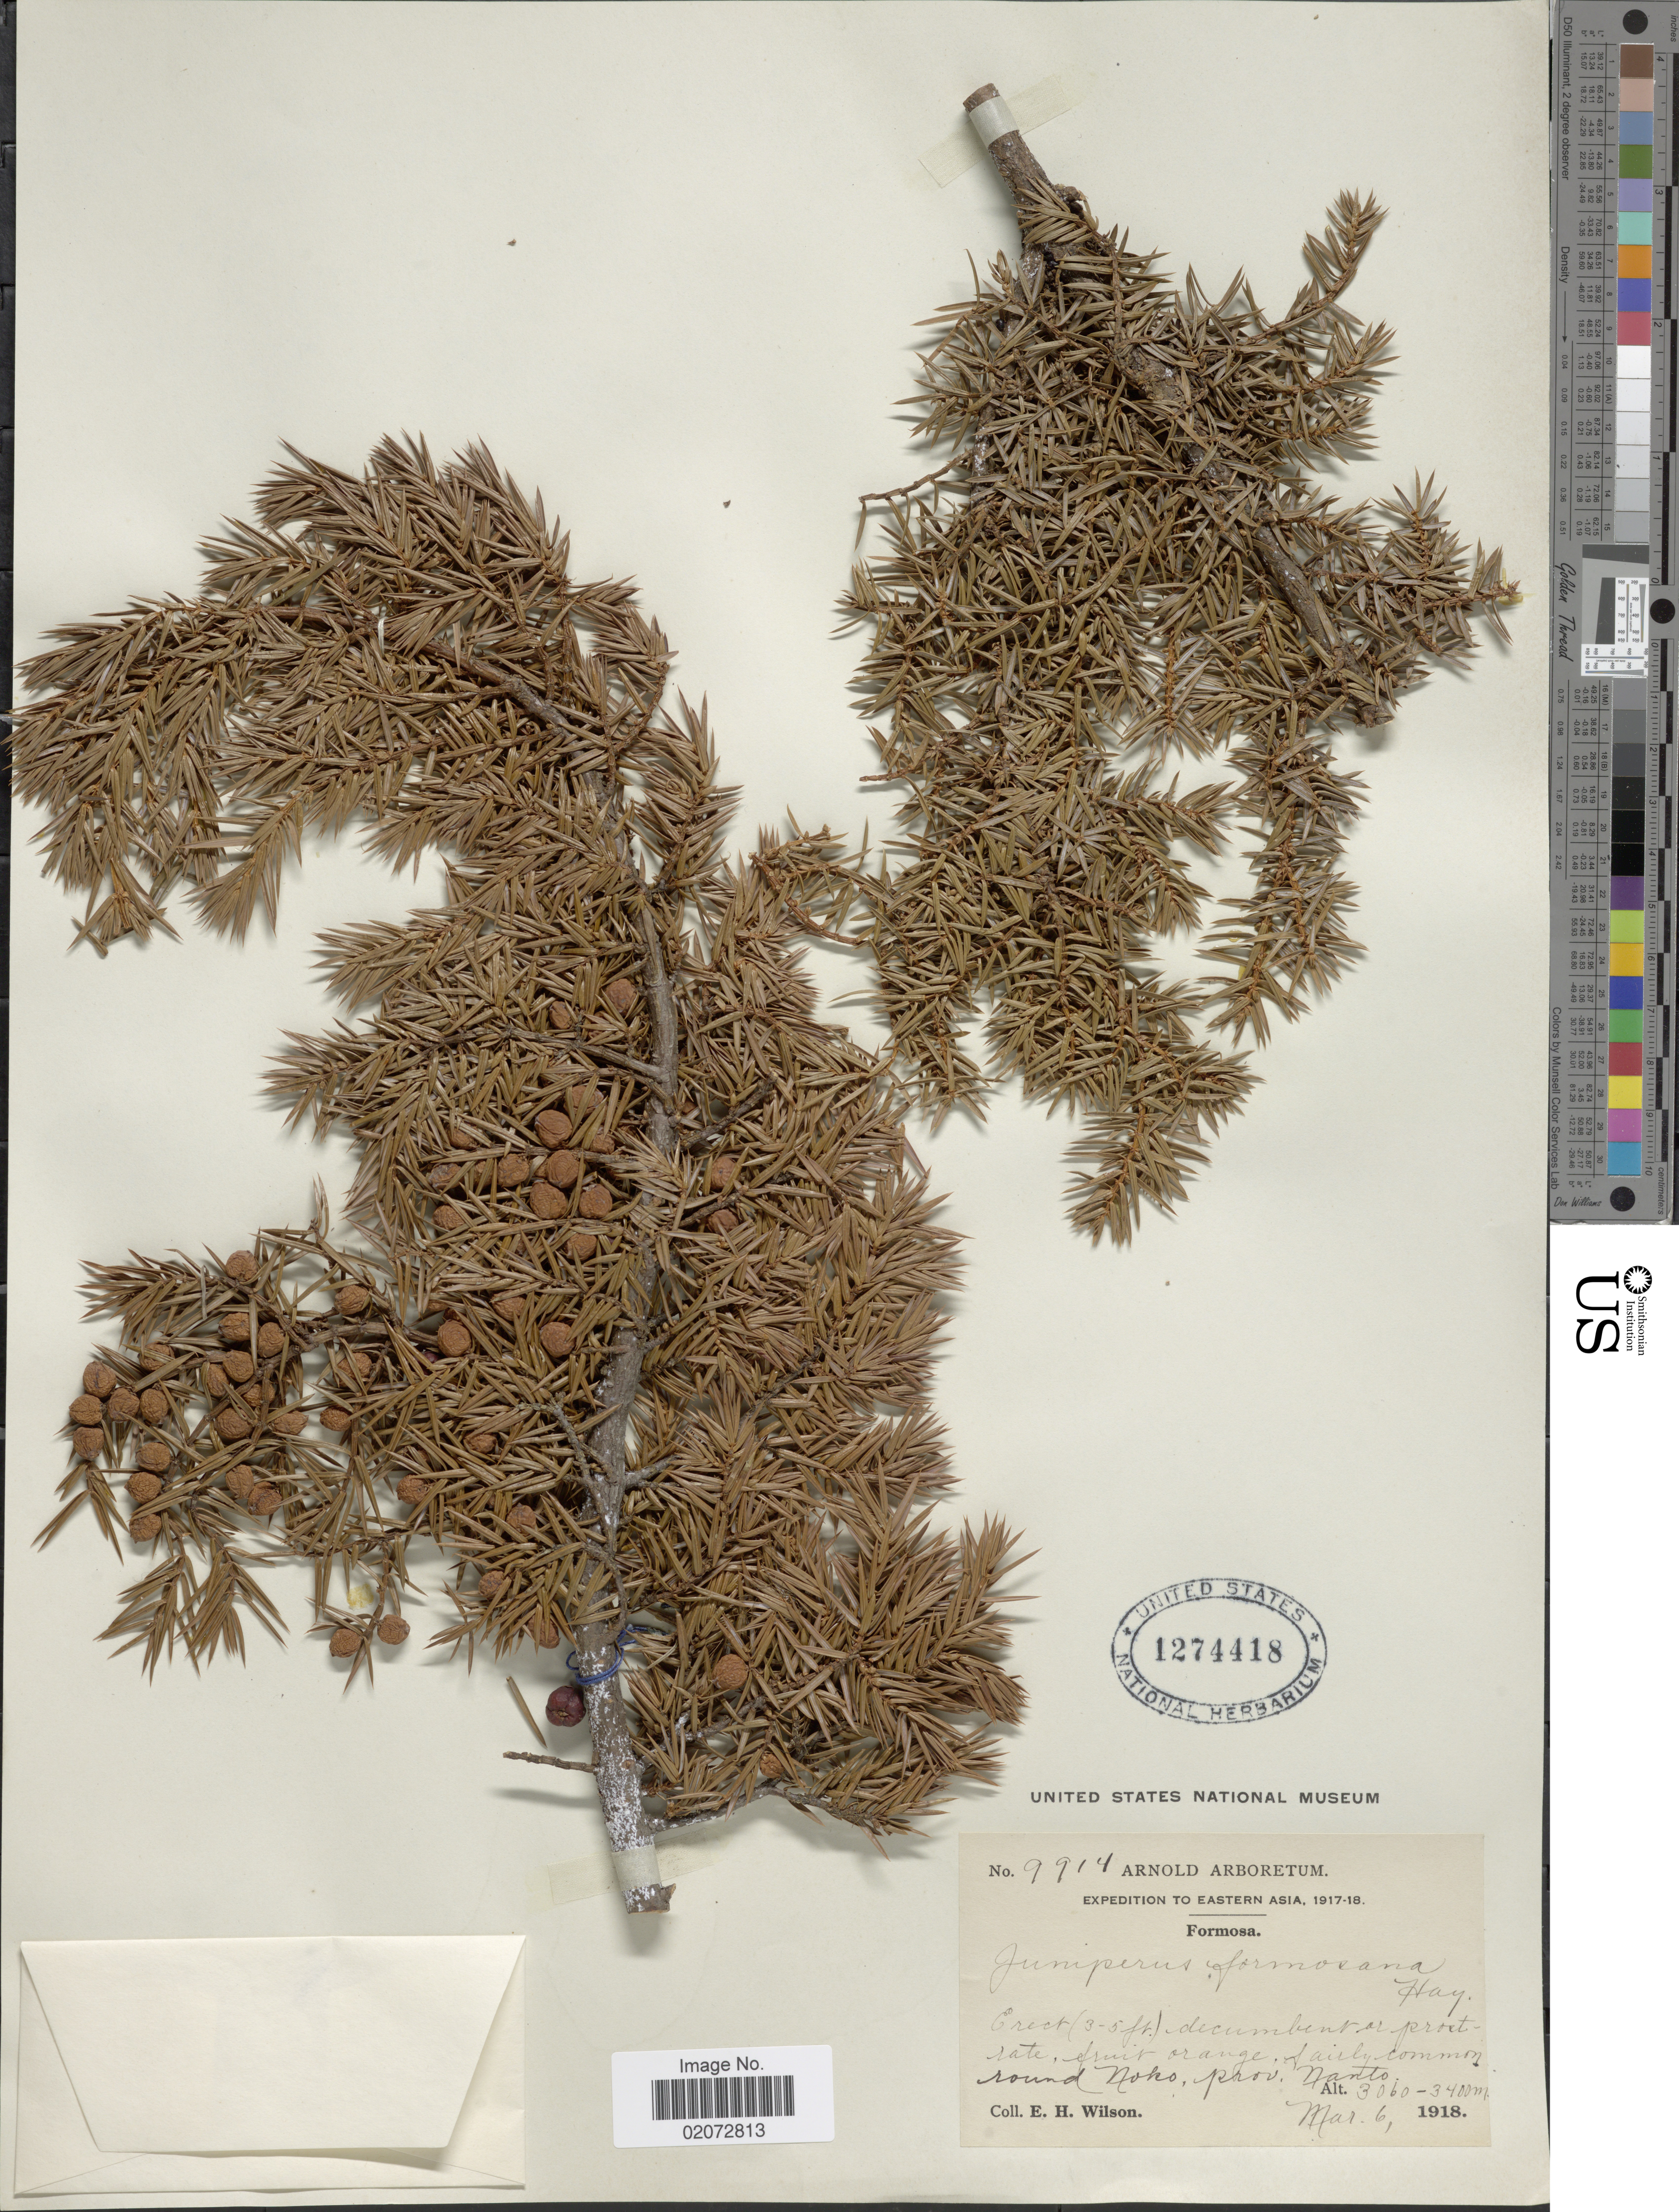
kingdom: Plantae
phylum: Tracheophyta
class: Pinopsida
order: Pinales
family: Cupressaceae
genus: Juniperus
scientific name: Juniperus formosana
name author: Hayata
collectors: E. Wilson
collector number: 9914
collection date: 1918-03-06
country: Taiwan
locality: Eastern Asia, Formosa, Noko. Prov. Nanto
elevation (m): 3060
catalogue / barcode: US 1274418